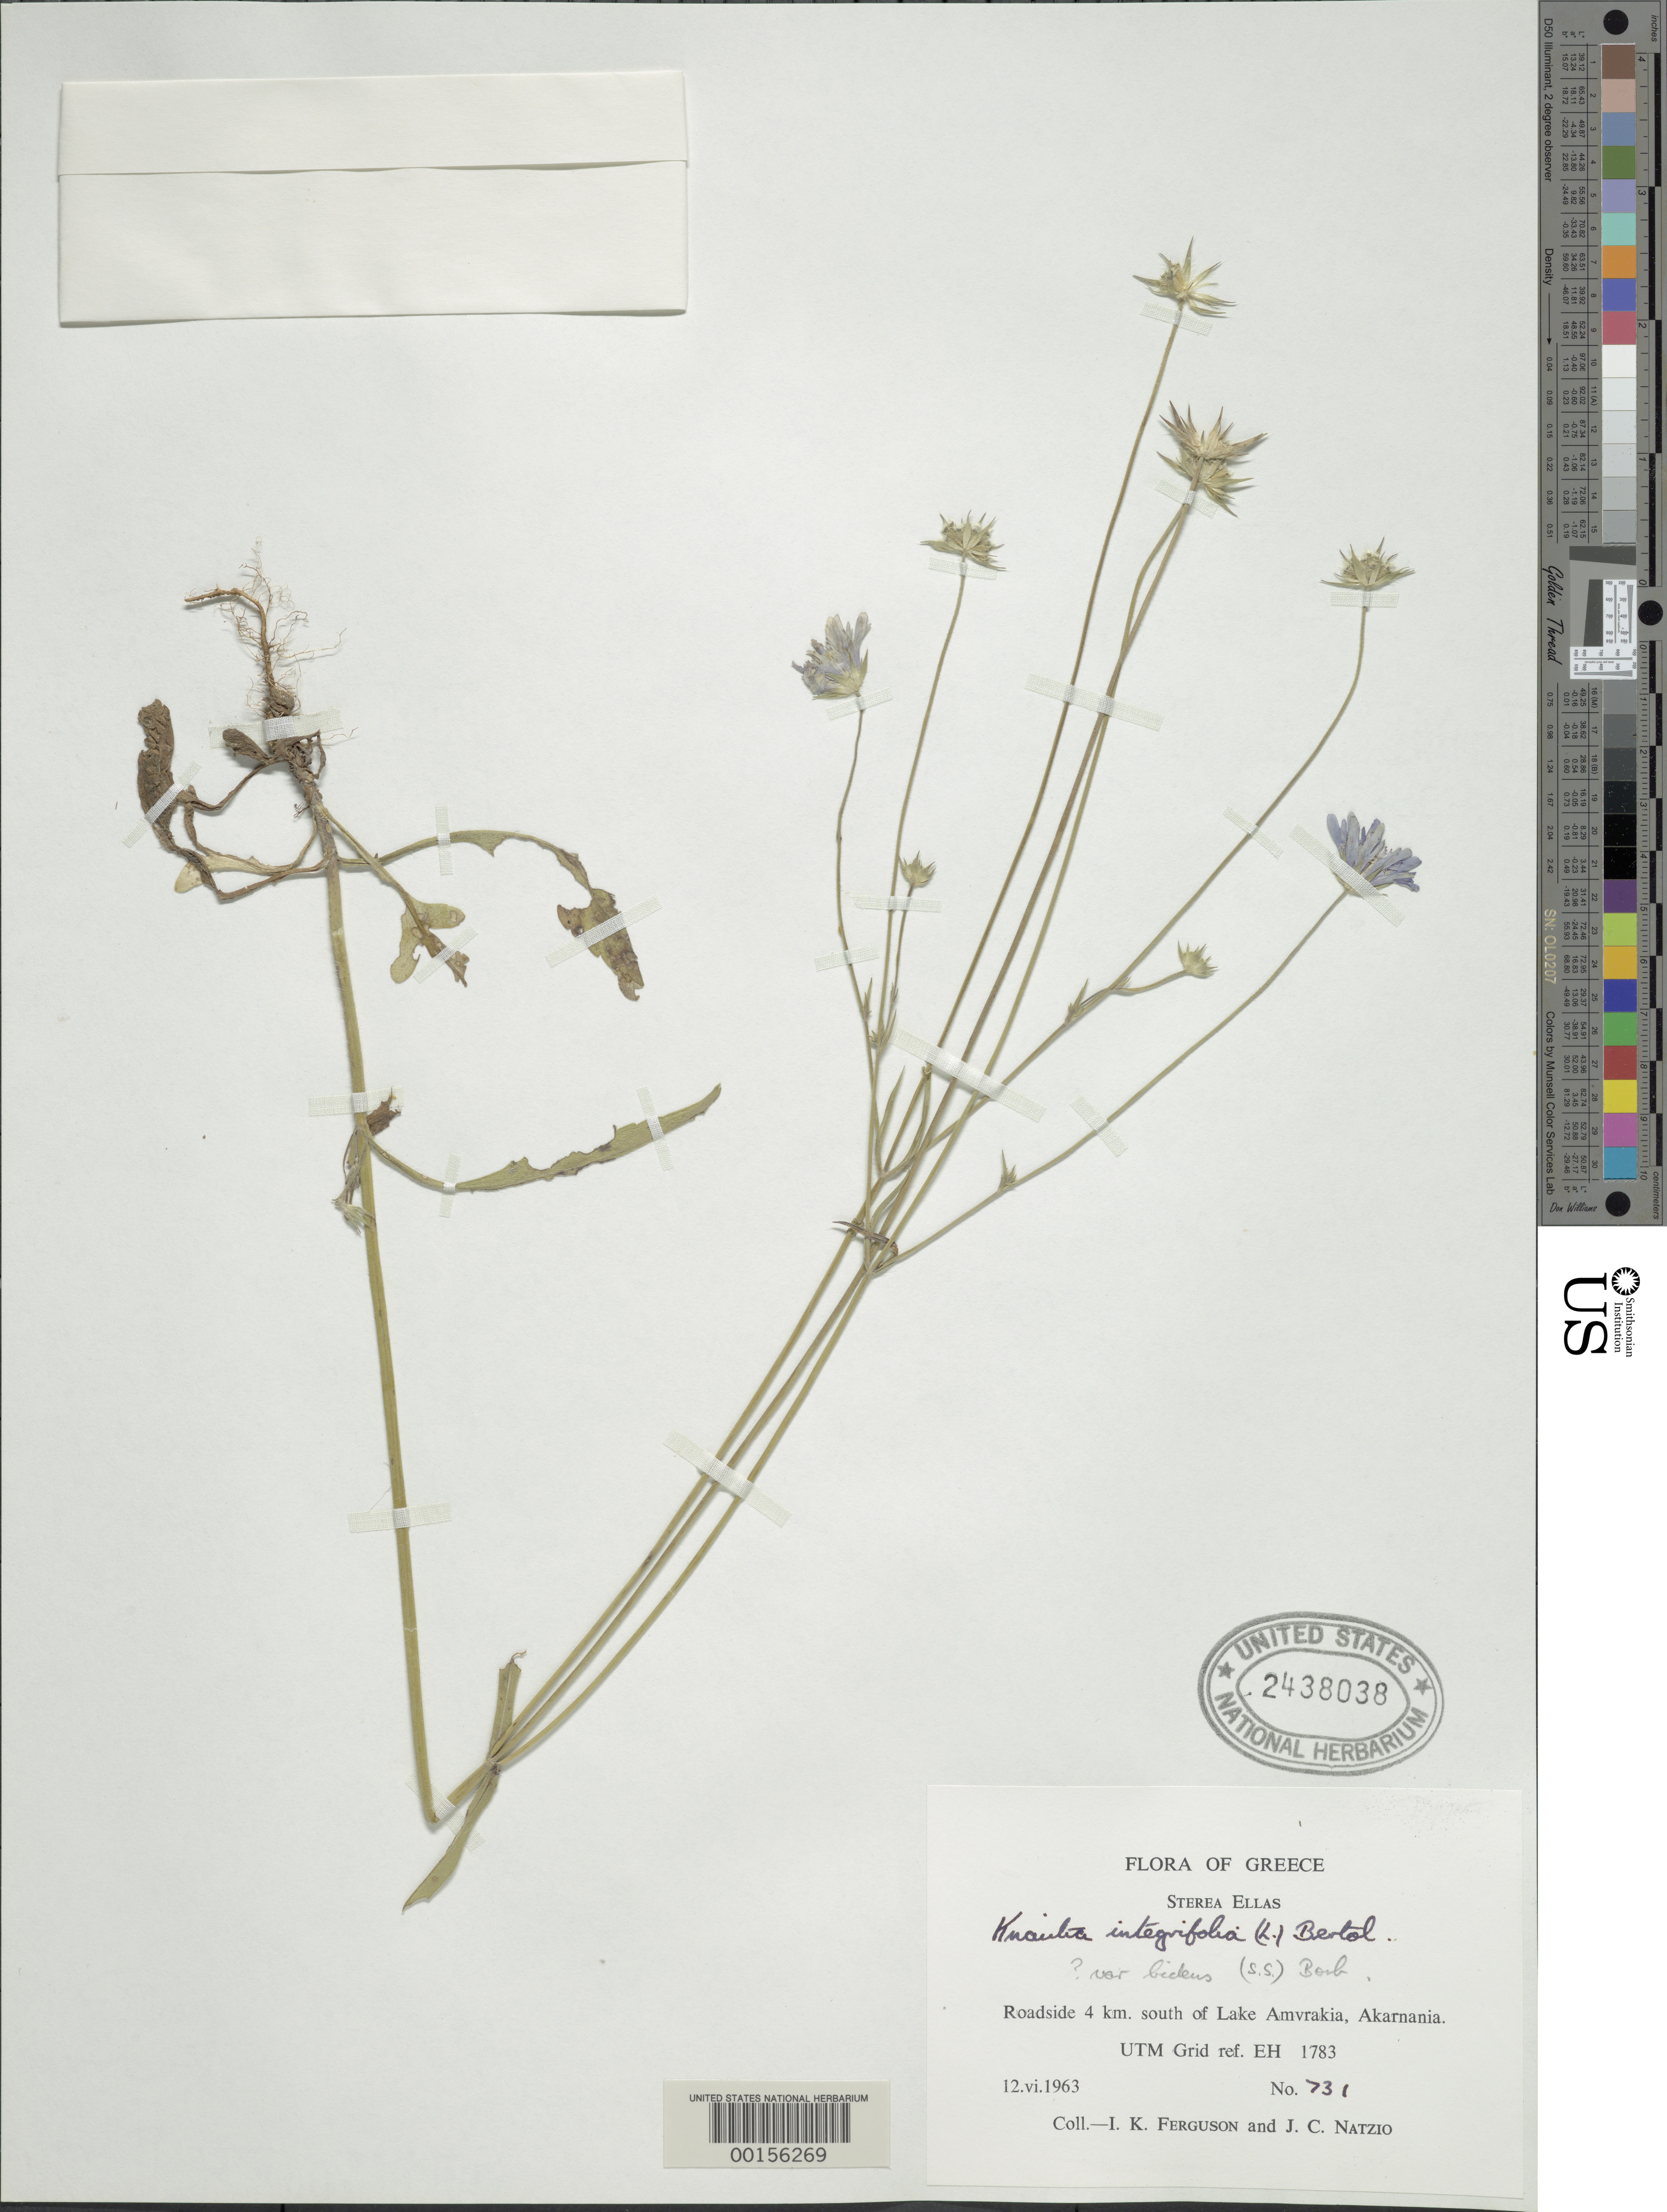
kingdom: Plantae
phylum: Tracheophyta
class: Magnoliopsida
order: Dipsacales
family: Caprifoliaceae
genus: Knautia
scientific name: Knautia integrifolia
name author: Bertero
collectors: I. K. Ferguson & J. Natzio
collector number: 731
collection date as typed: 12 Jun 1963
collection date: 1963-06-12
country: Greece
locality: S of Lake Amvrakia, Akarnania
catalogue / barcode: US 2438038